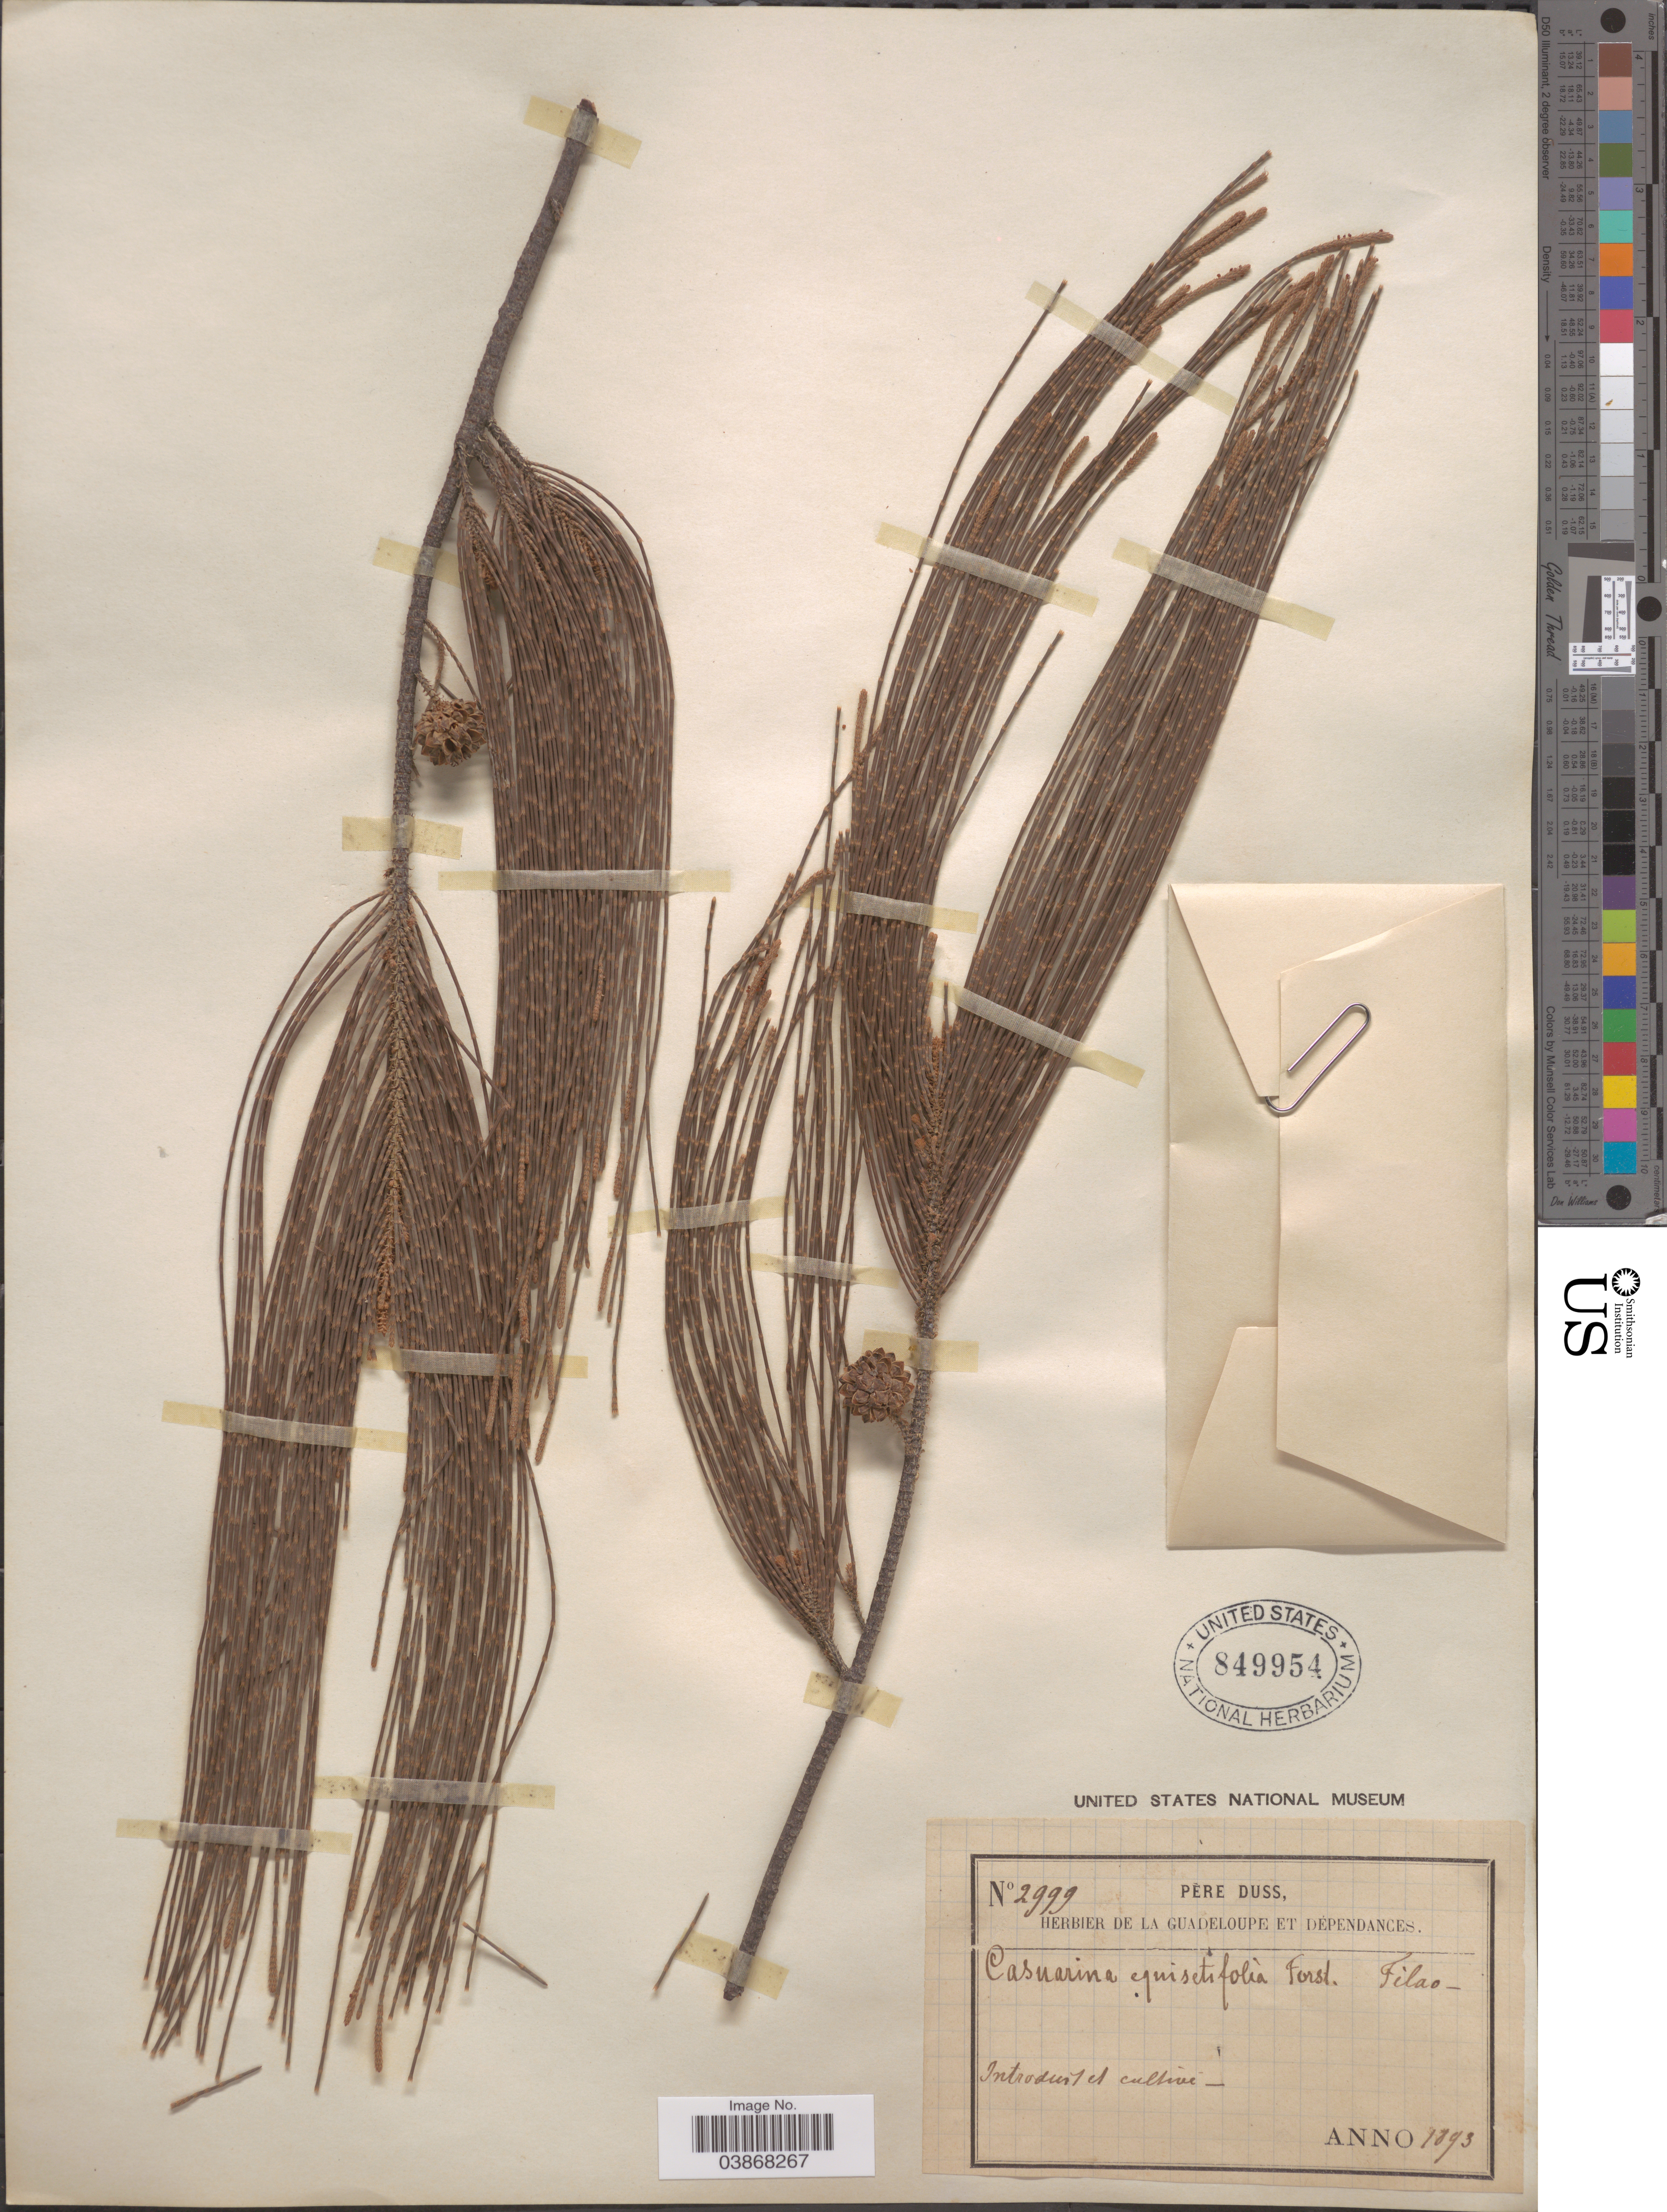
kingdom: Plantae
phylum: Tracheophyta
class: Magnoliopsida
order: Fagales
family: Casuarinaceae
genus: Casuarina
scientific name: Casuarina equisetifolia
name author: L.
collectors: Père Duss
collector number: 2999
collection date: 1893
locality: Introdust et cultive.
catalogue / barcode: US 849954